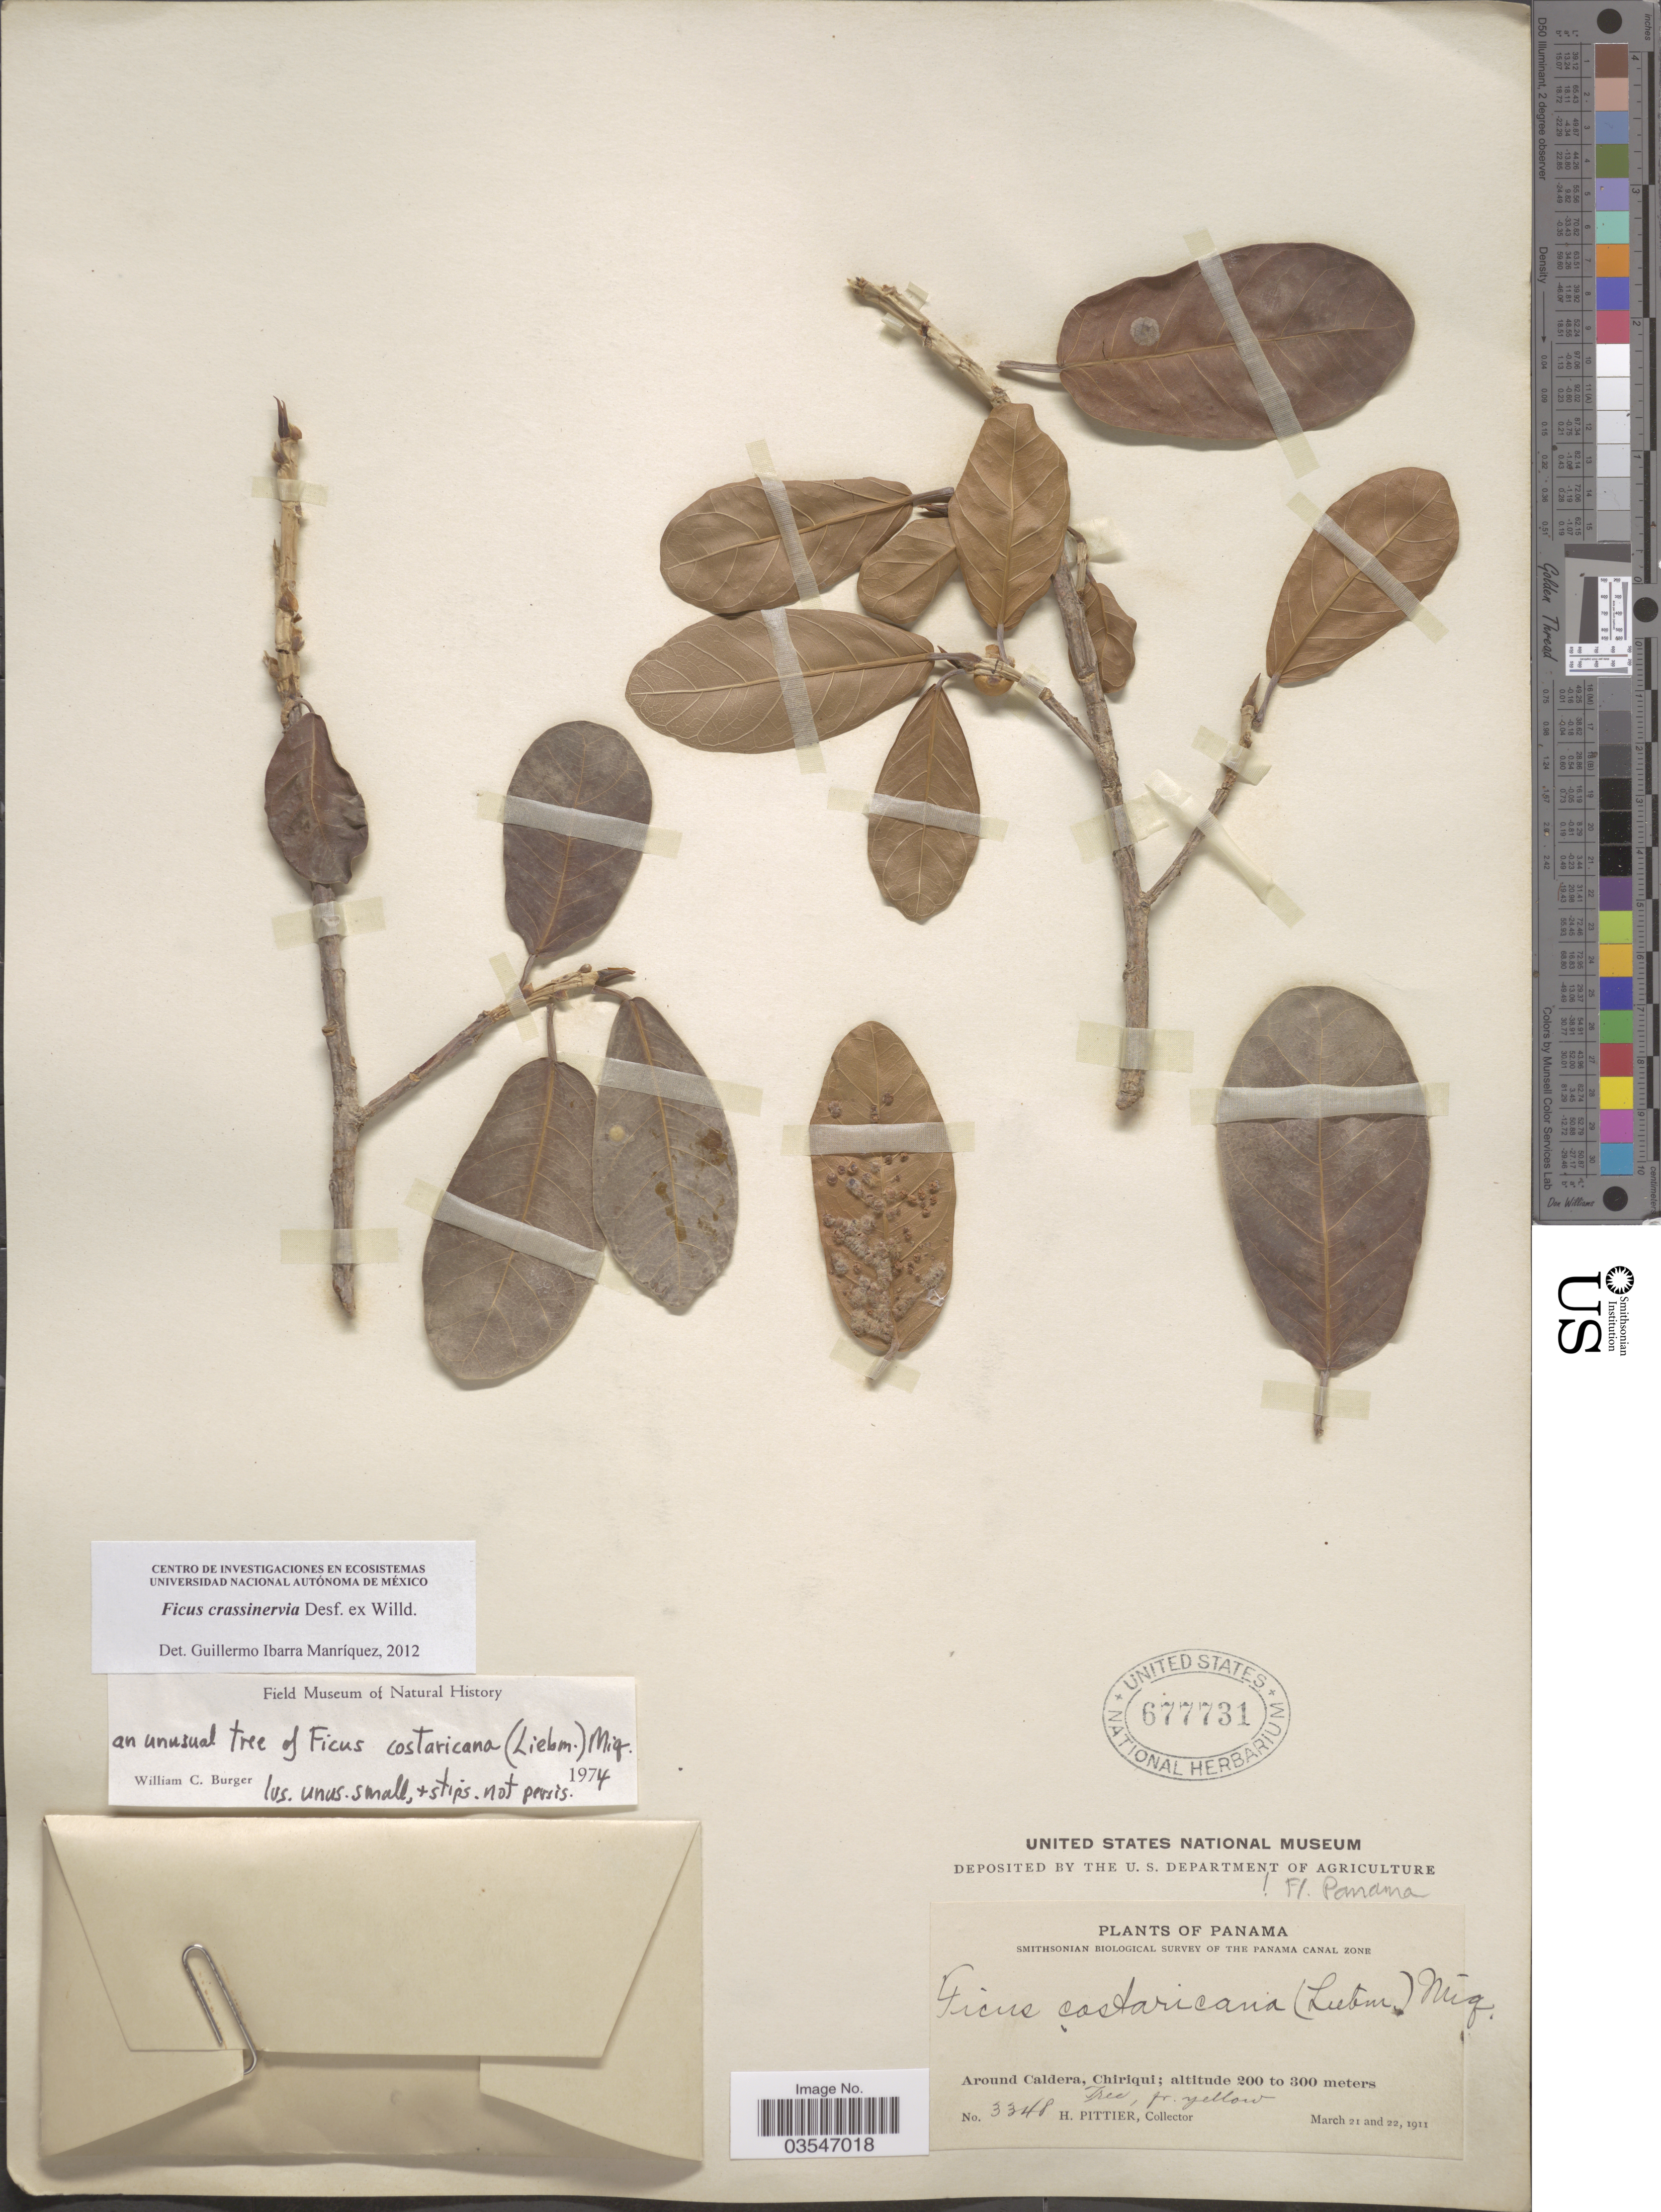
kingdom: Plantae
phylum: Tracheophyta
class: Magnoliopsida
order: Rosales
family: Moraceae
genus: Ficus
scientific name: Ficus crassinervia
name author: Desf. ex Willd.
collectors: H. F. Pittier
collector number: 3348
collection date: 1911-03-21/1911-03-22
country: Panama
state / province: Chiriqui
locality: Around Caldera.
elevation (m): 200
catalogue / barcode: US 677731